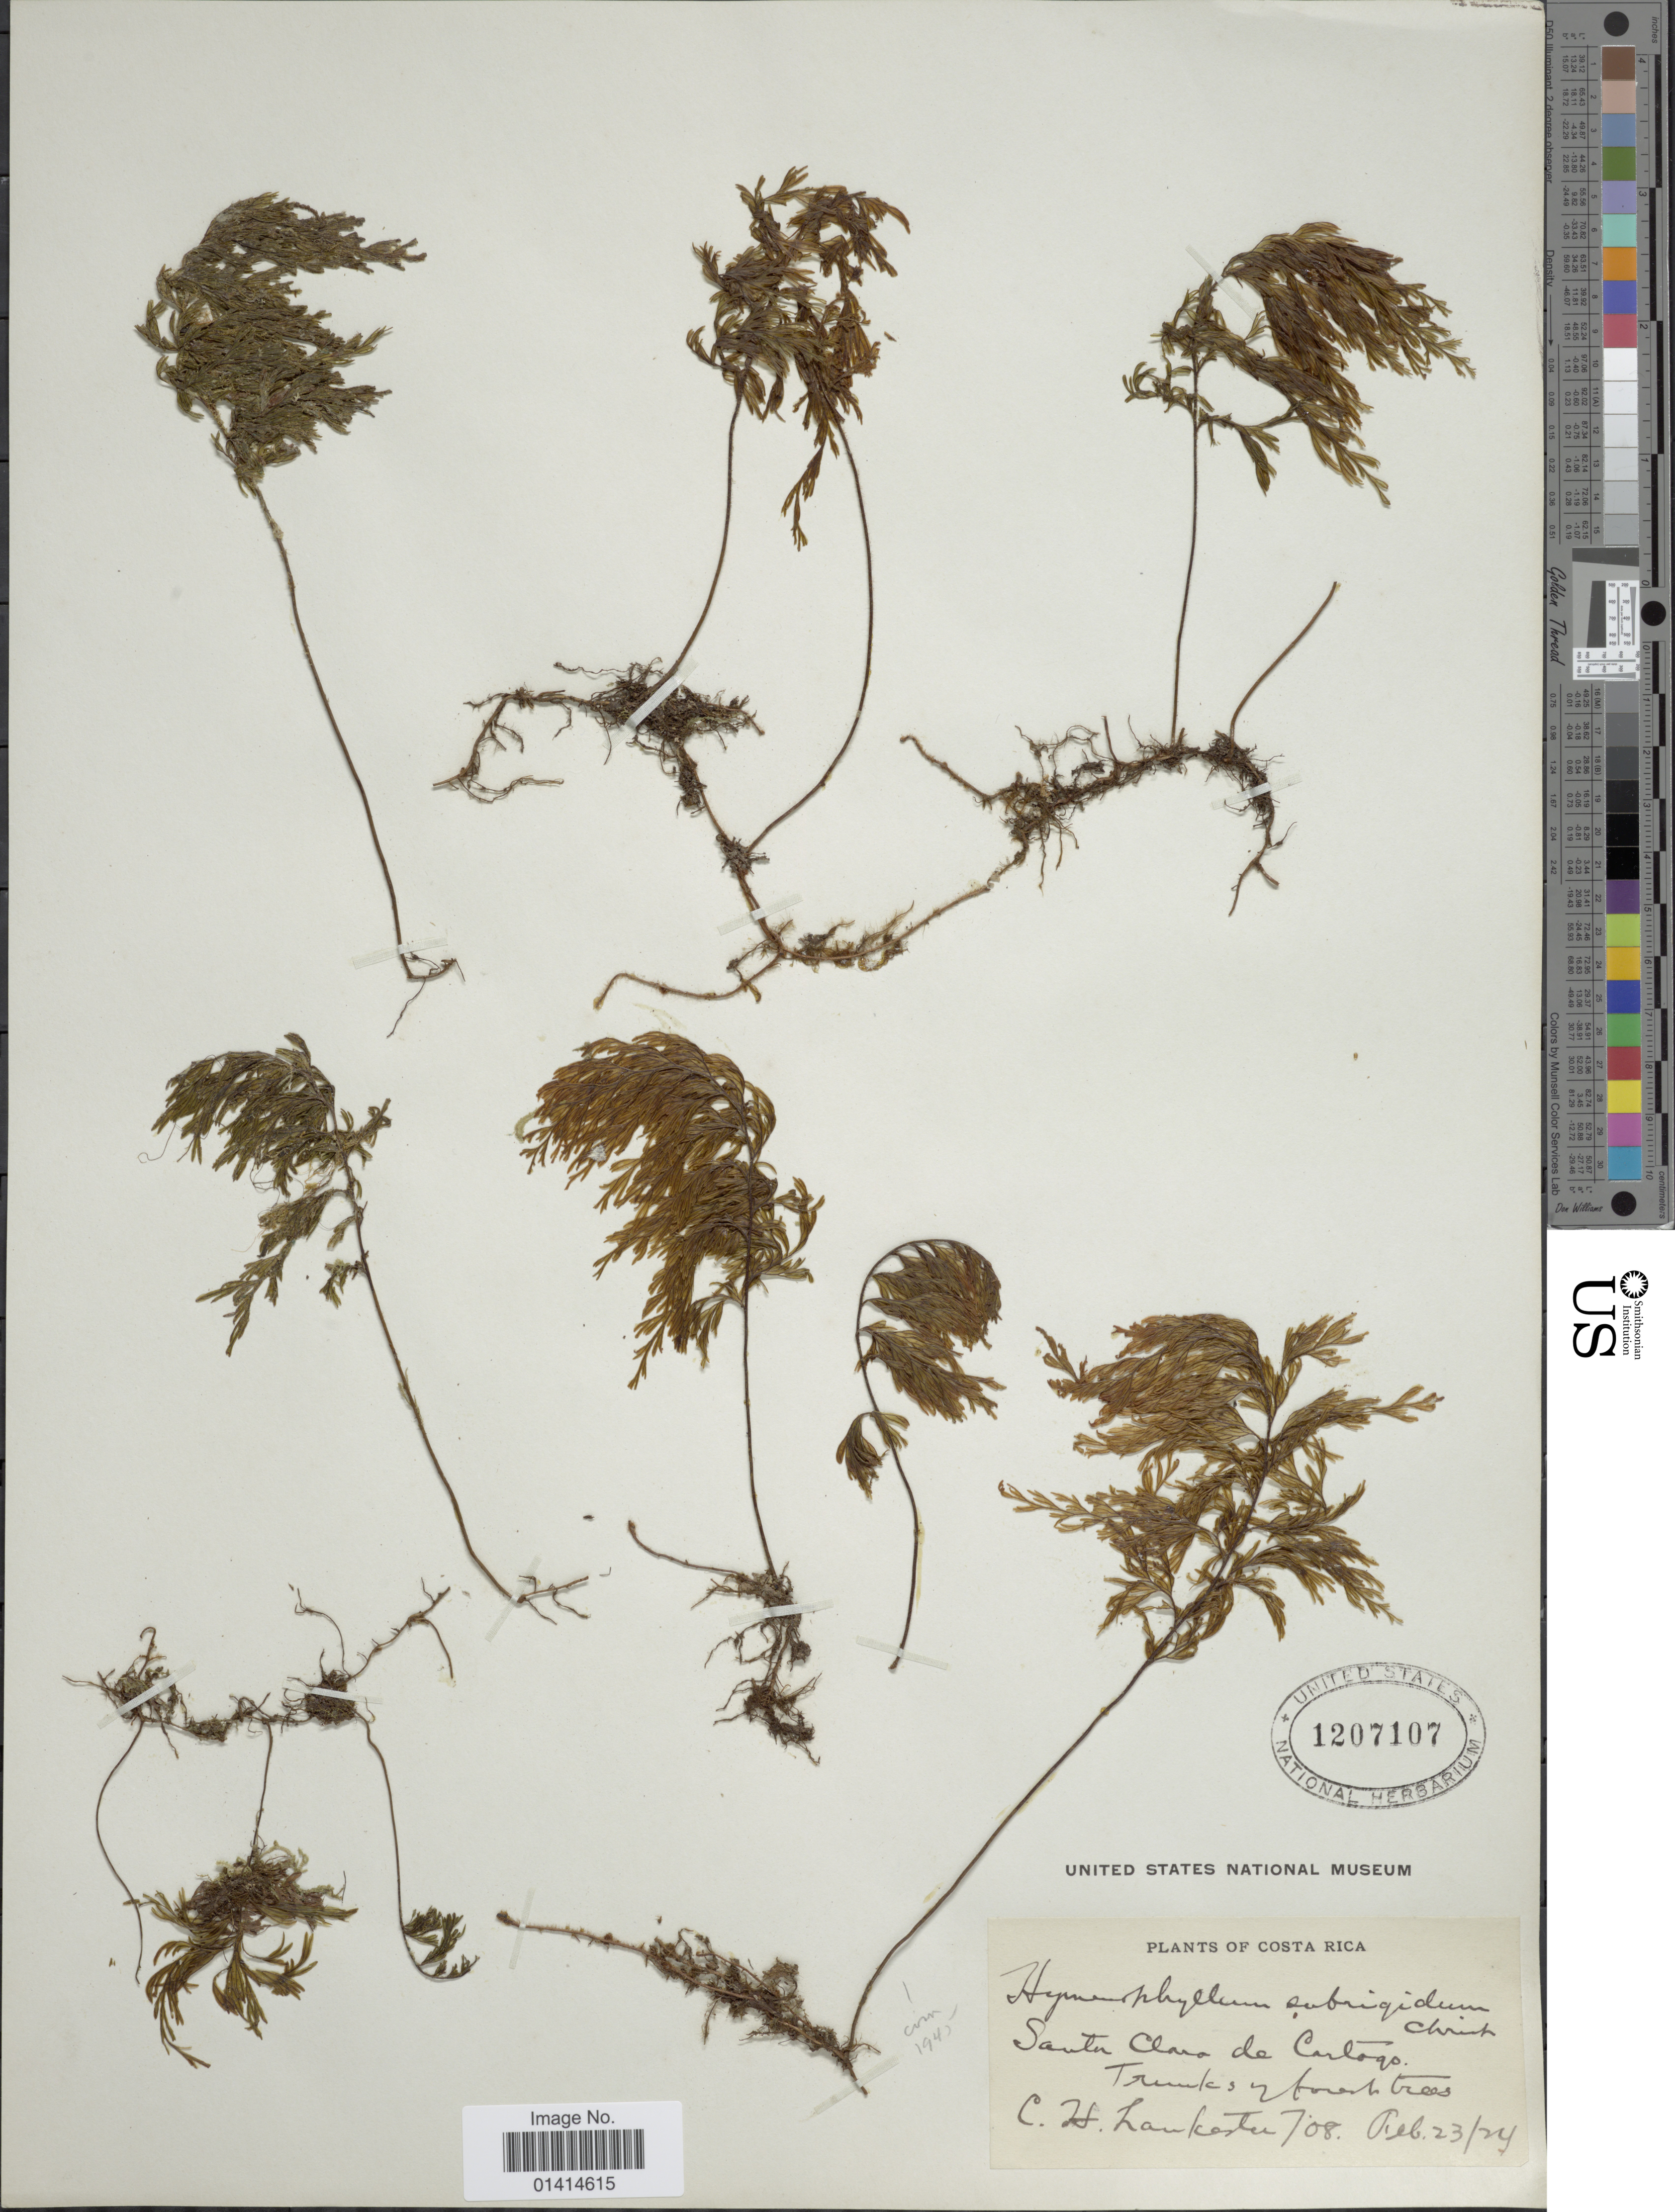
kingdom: Plantae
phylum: Tracheophyta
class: Polypodiopsida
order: Hymenophyllales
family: Hymenophyllaceae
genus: Hymenophyllum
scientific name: Hymenophyllum subrigidum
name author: Christ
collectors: C. H. Lankester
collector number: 708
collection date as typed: Transcribed d/m/y: 23/2/24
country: Costa Rica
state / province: Cartago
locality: Santa Clara de Cartago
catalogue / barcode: US 1207107